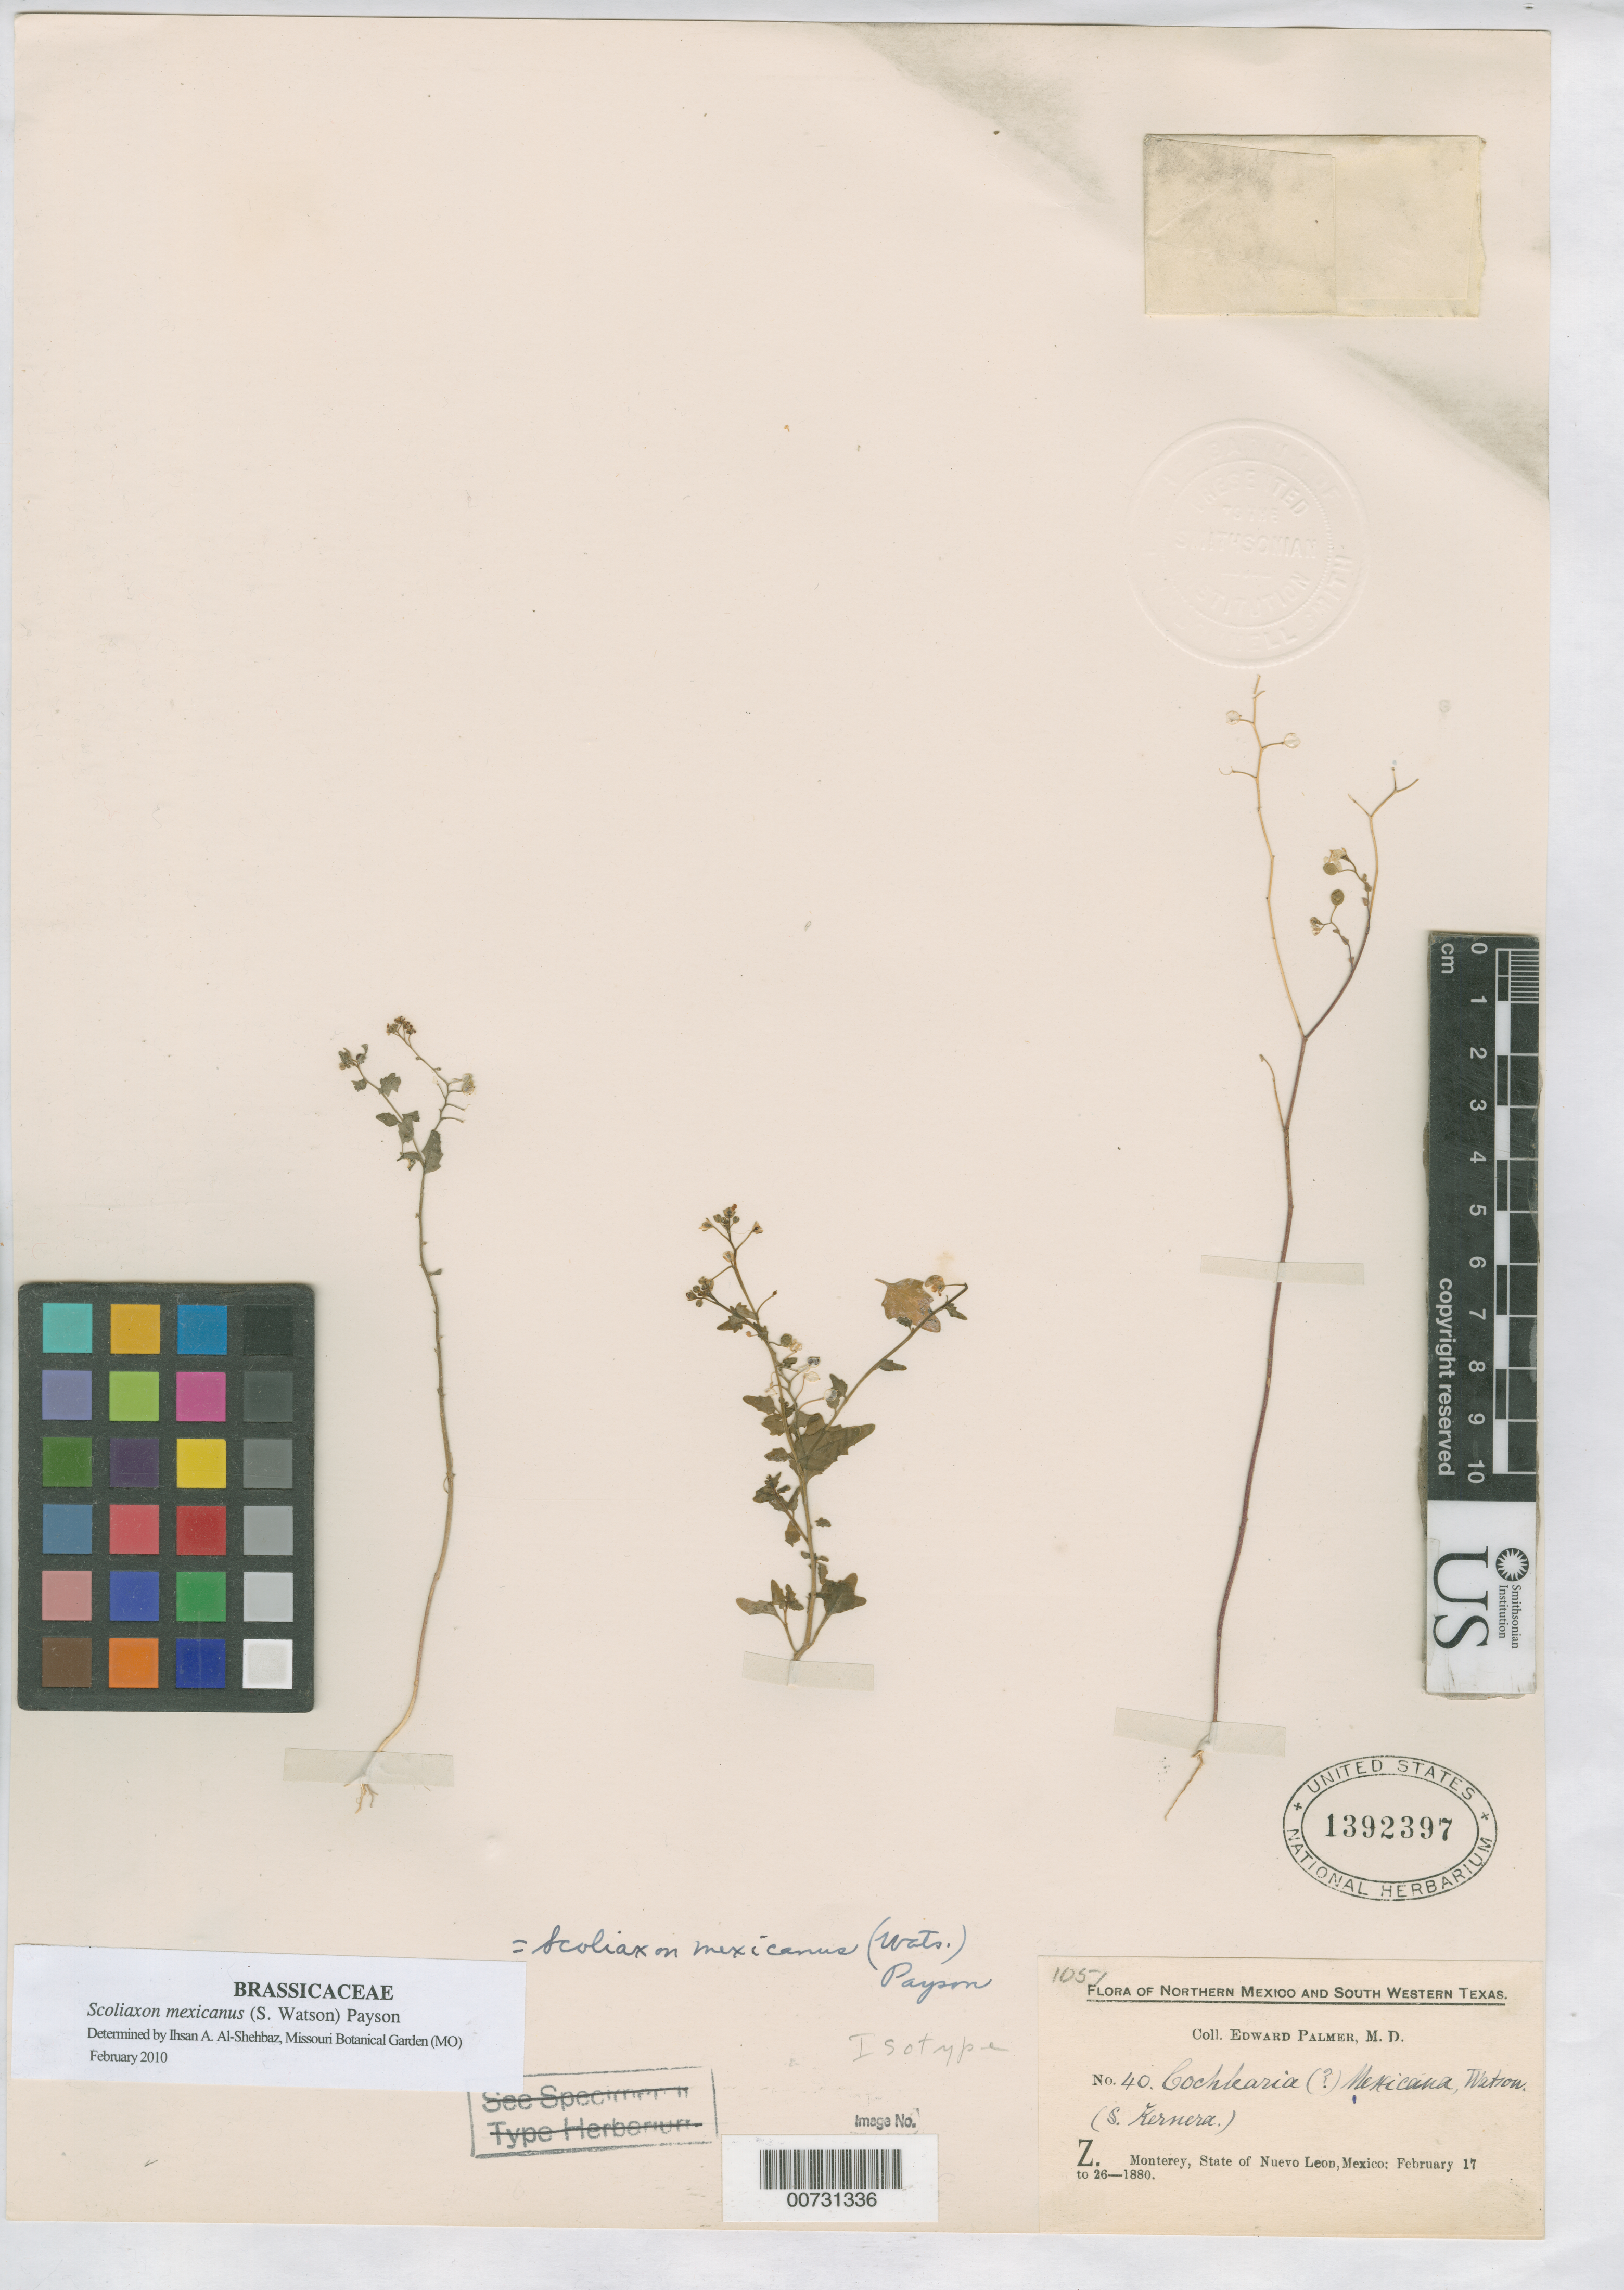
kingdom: Plantae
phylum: Tracheophyta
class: Magnoliopsida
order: Brassicales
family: Brassicaceae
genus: Cochlearia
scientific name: Cochlearia mexicana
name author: S. Watson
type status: Isotype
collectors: E. Palmer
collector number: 40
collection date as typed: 17 Feb 1880 to 26 Feb 1880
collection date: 1880-02-17/1880-02-26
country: Mexico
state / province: Nuevo León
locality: Monterey, State of Nuevo Leon, Mexico.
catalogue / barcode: US 1392397